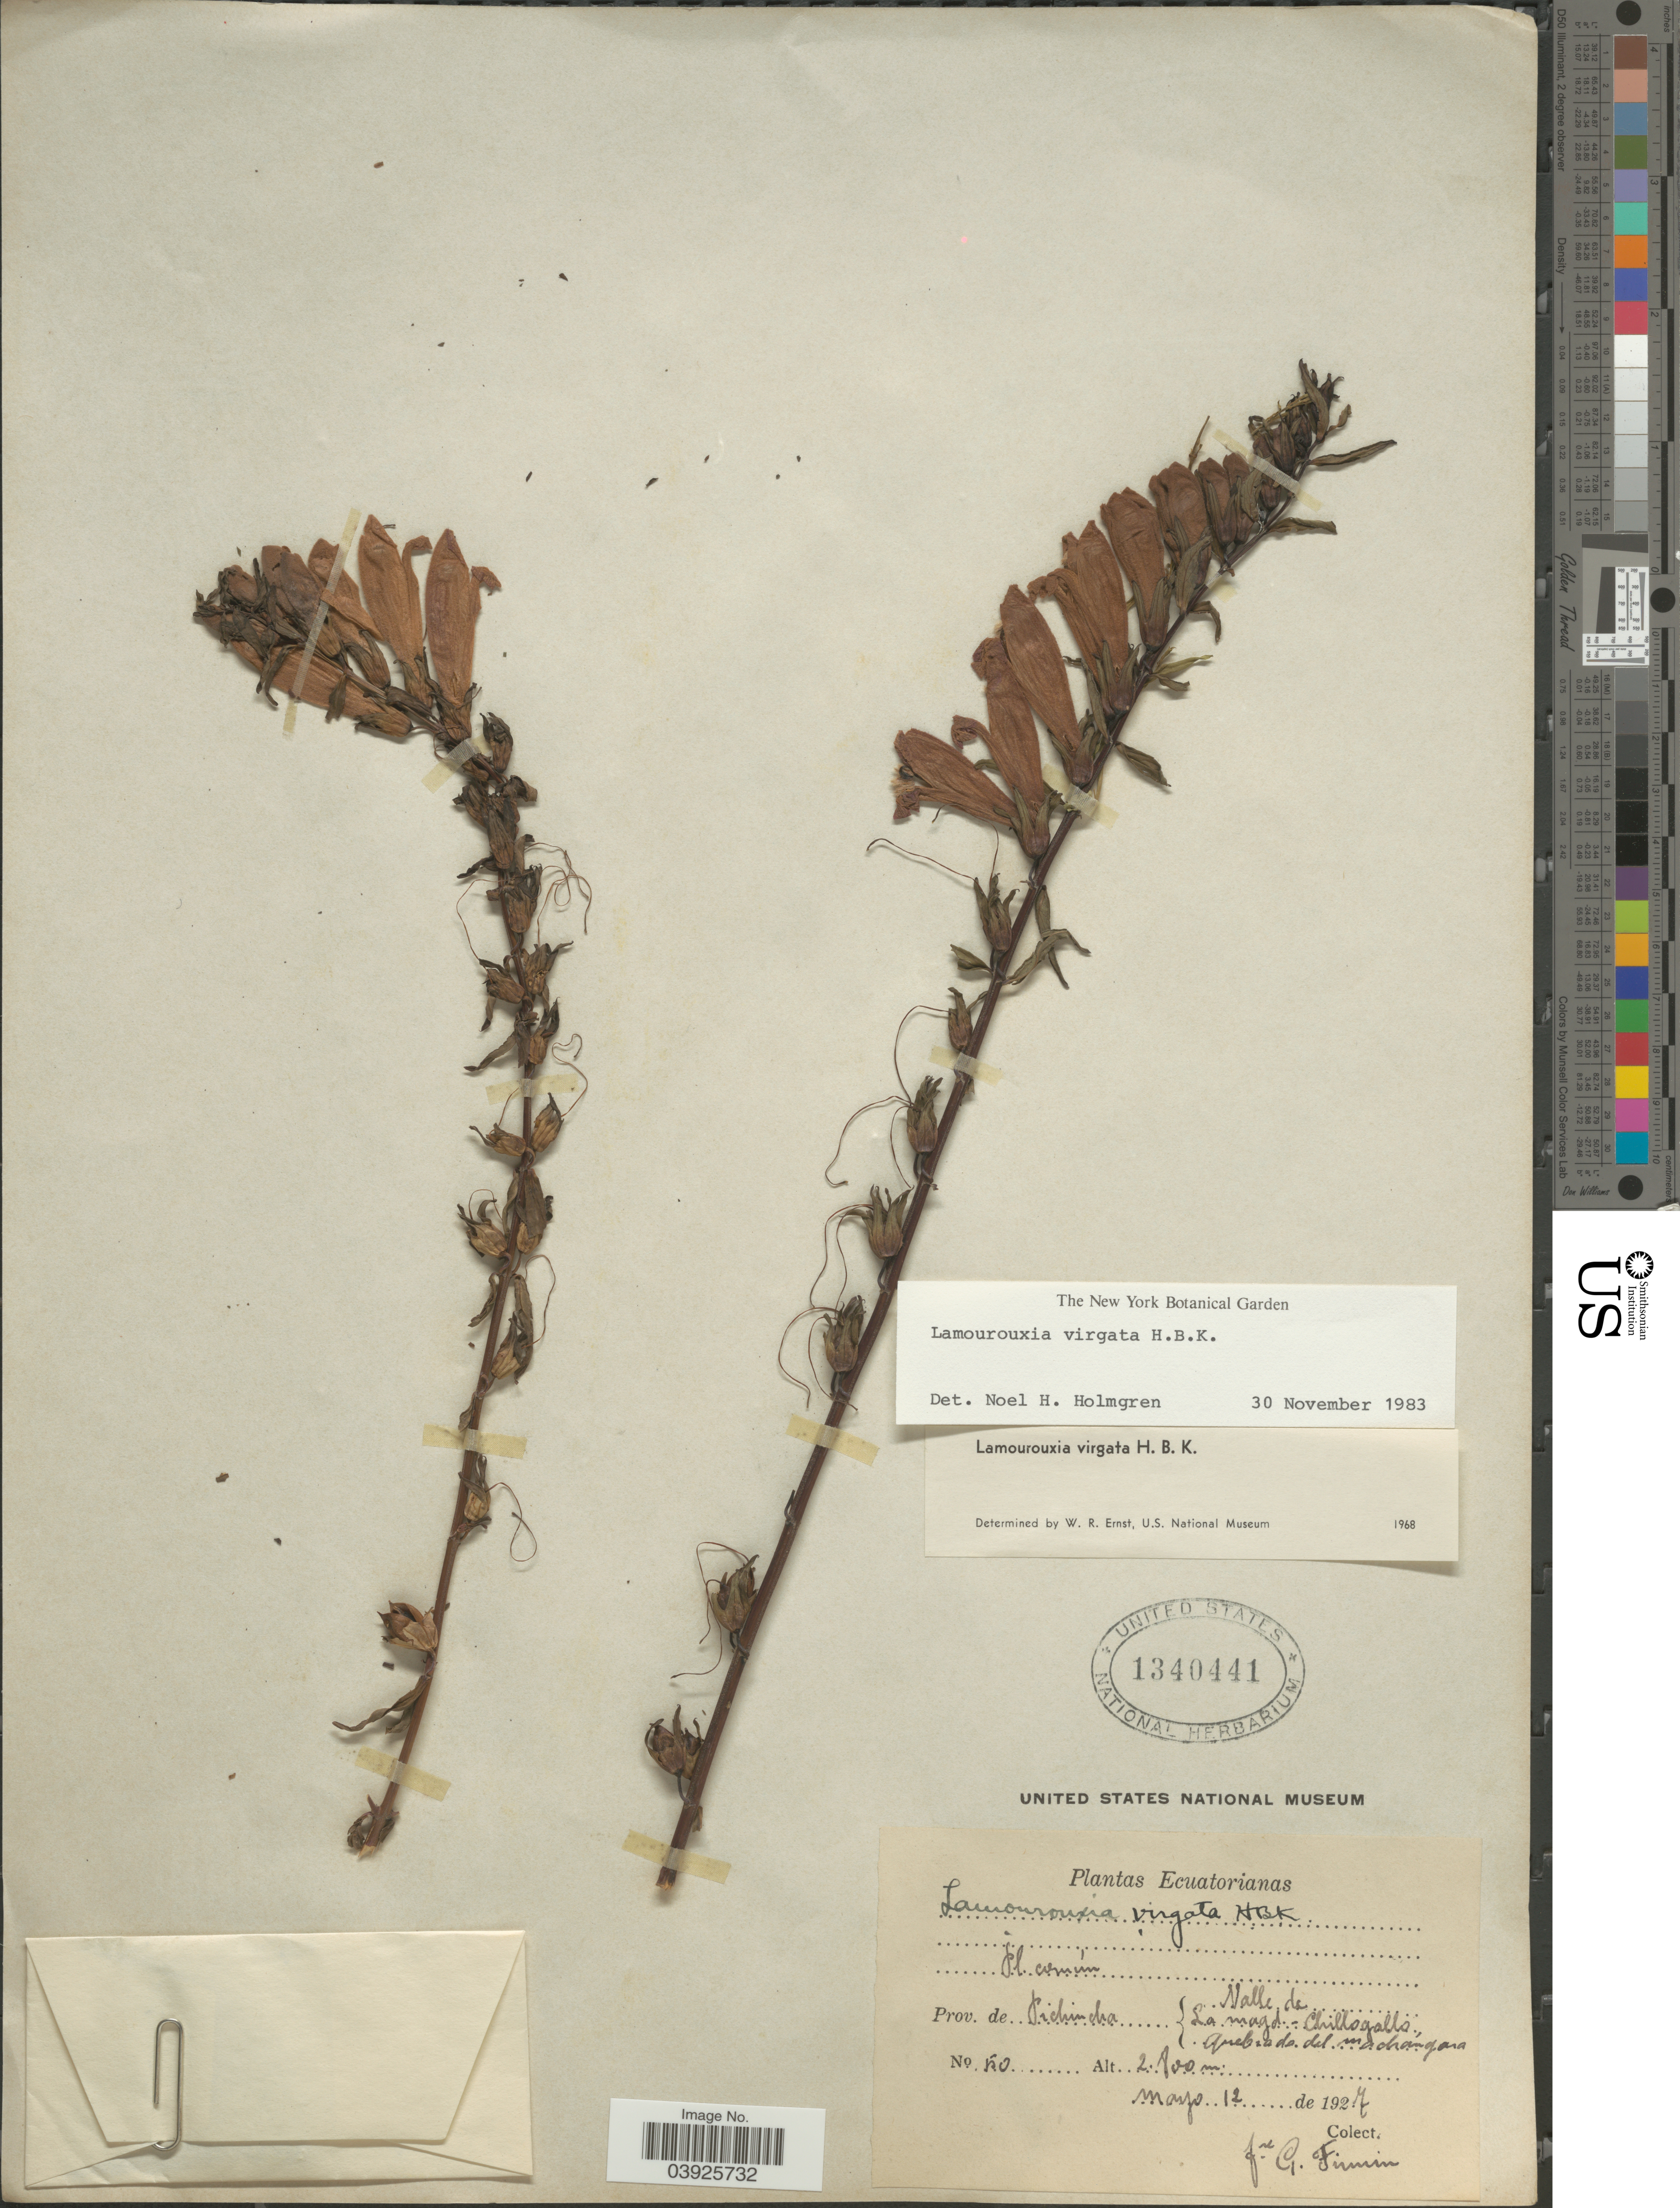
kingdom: Plantae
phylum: Tracheophyta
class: Magnoliopsida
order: Lamiales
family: Orobanchaceae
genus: Lamourouxia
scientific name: Lamourouxia virgata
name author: Kunth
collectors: F. Firmin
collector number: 50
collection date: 1927-05-12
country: Ecuador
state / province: Pichincha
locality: Valle de La magd.-Chillogallo, quebrada del Machangara.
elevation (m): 2800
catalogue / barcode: US 1340441